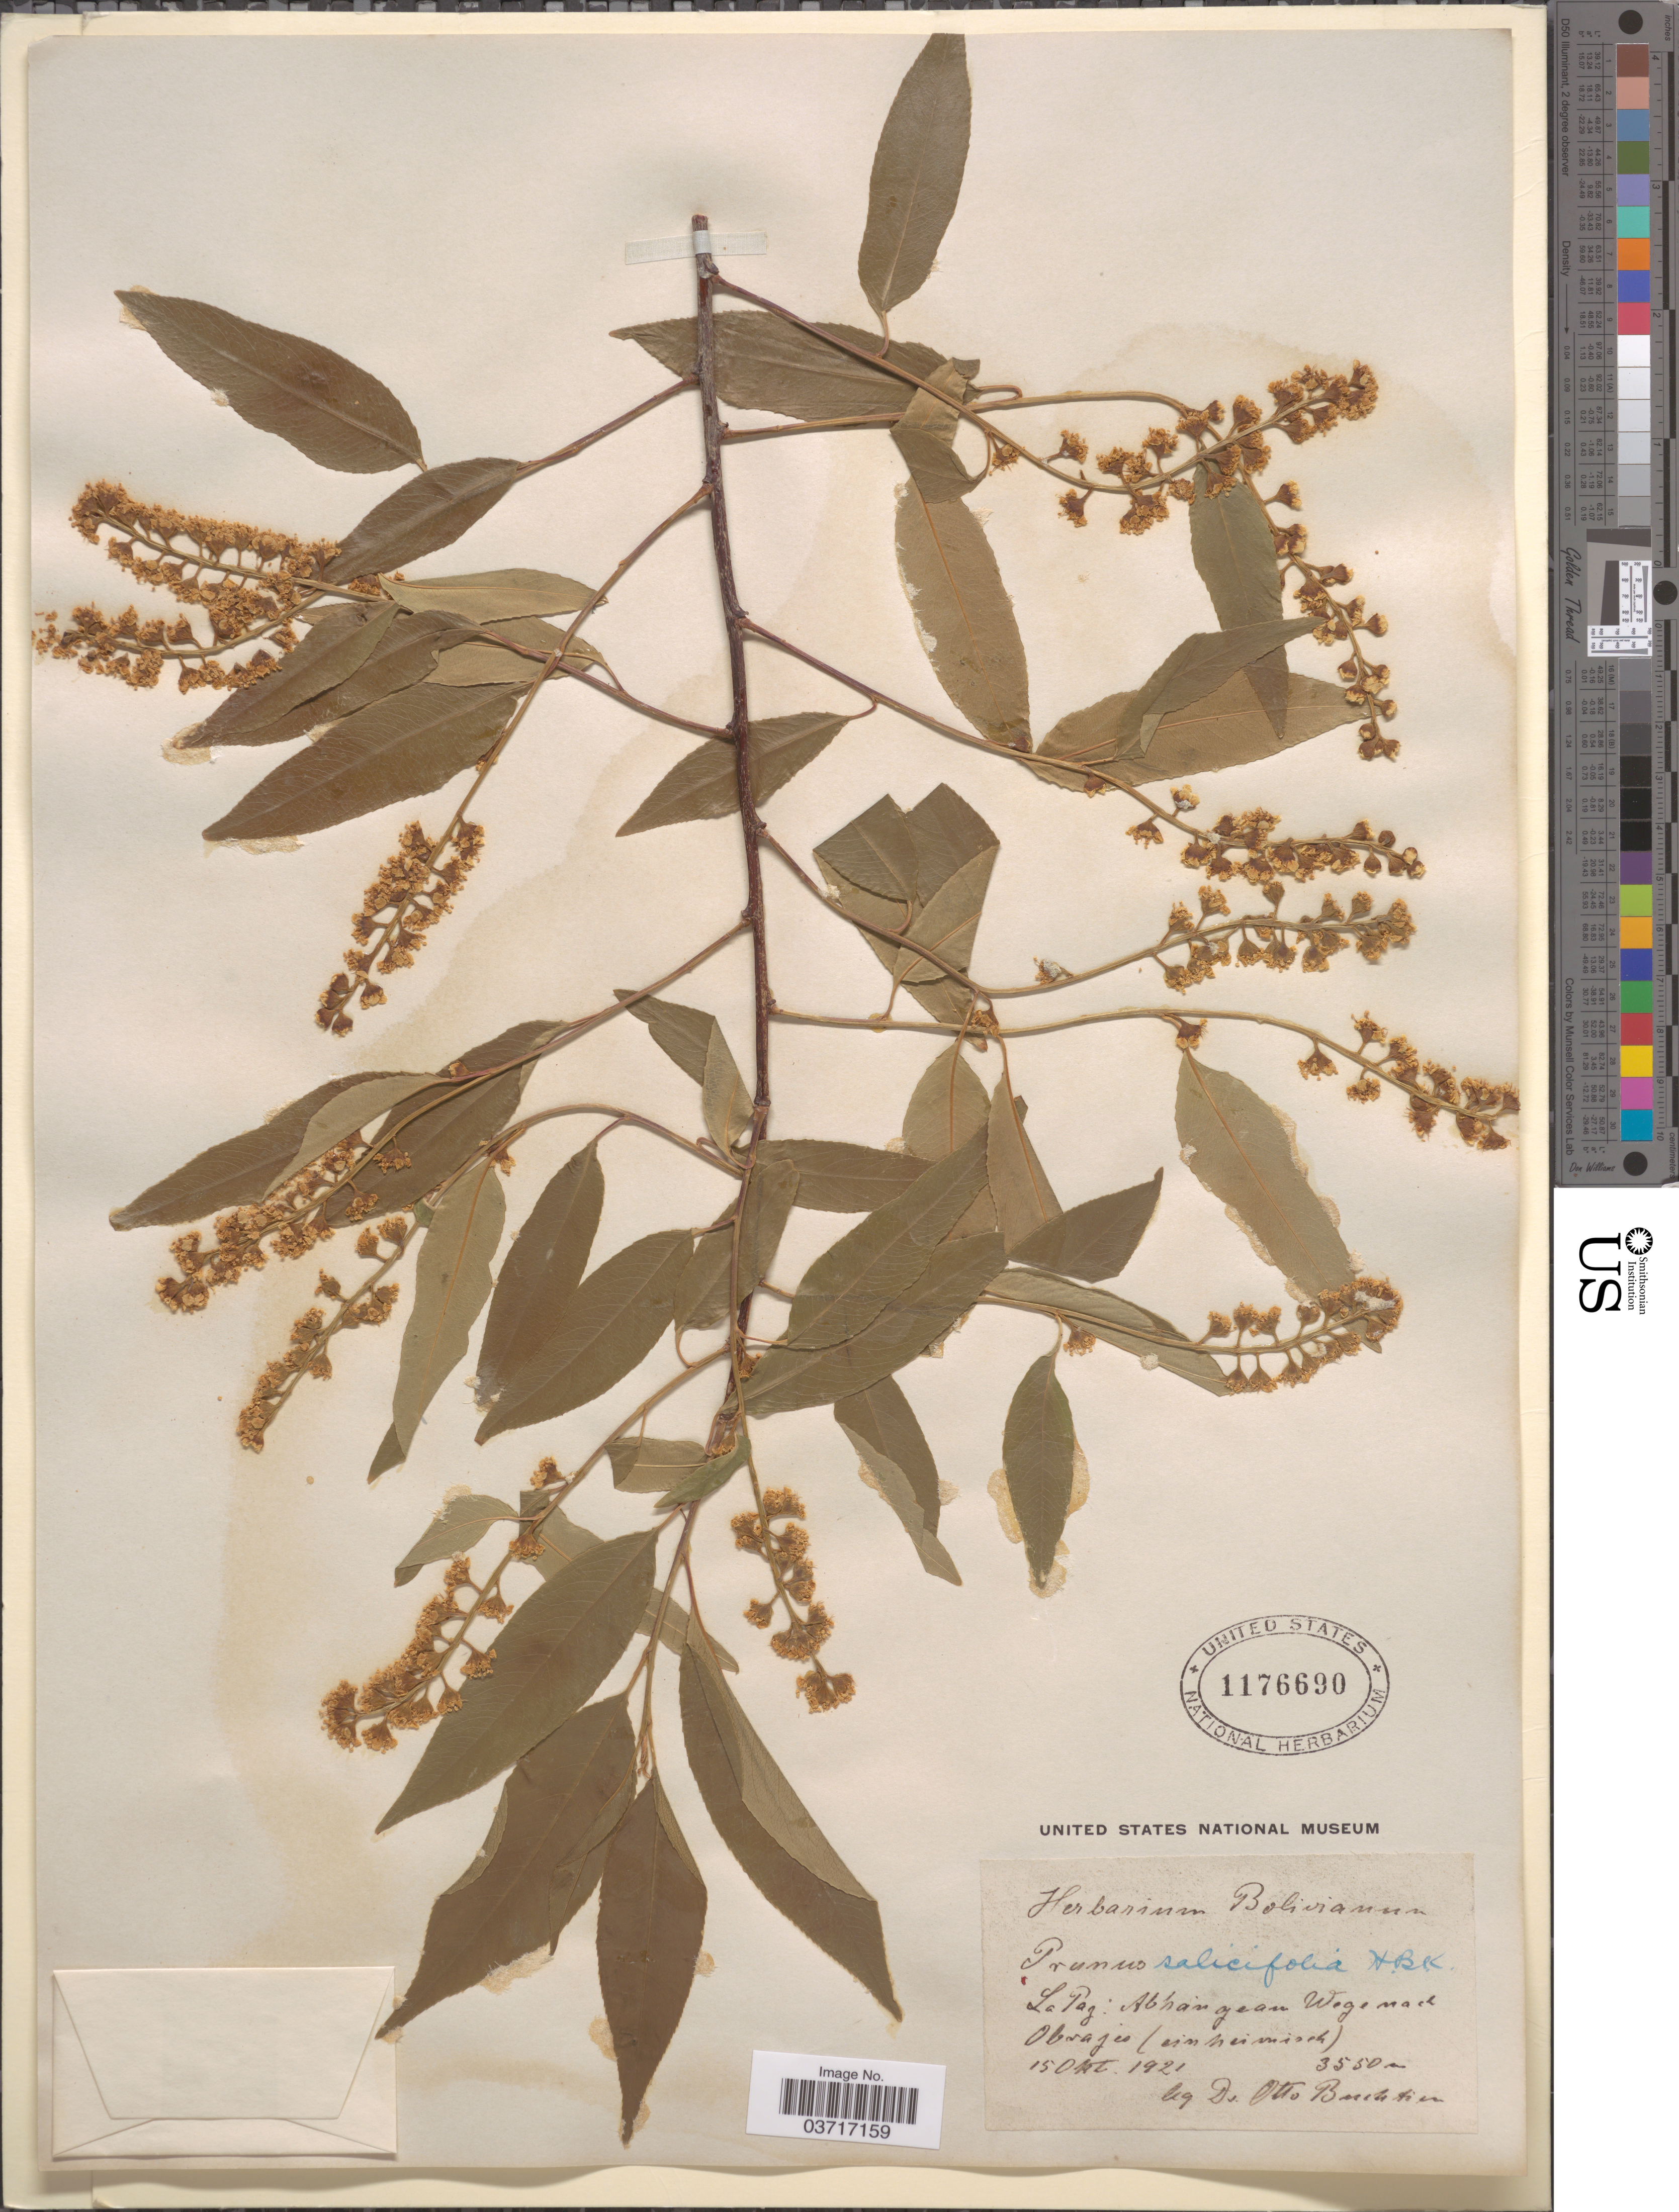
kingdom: Plantae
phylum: Tracheophyta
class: Magnoliopsida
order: Rosales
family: Rosaceae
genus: Prunus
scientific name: Prunus serotina subsp. capuli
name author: (Cav. ex Spreng.) McVaugh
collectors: O. Buchtien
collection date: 1921-10-15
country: Bolivia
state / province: La Paz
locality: Abhangean Wegemace Obrajes (einheimisch).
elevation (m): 3550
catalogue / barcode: US 1176690